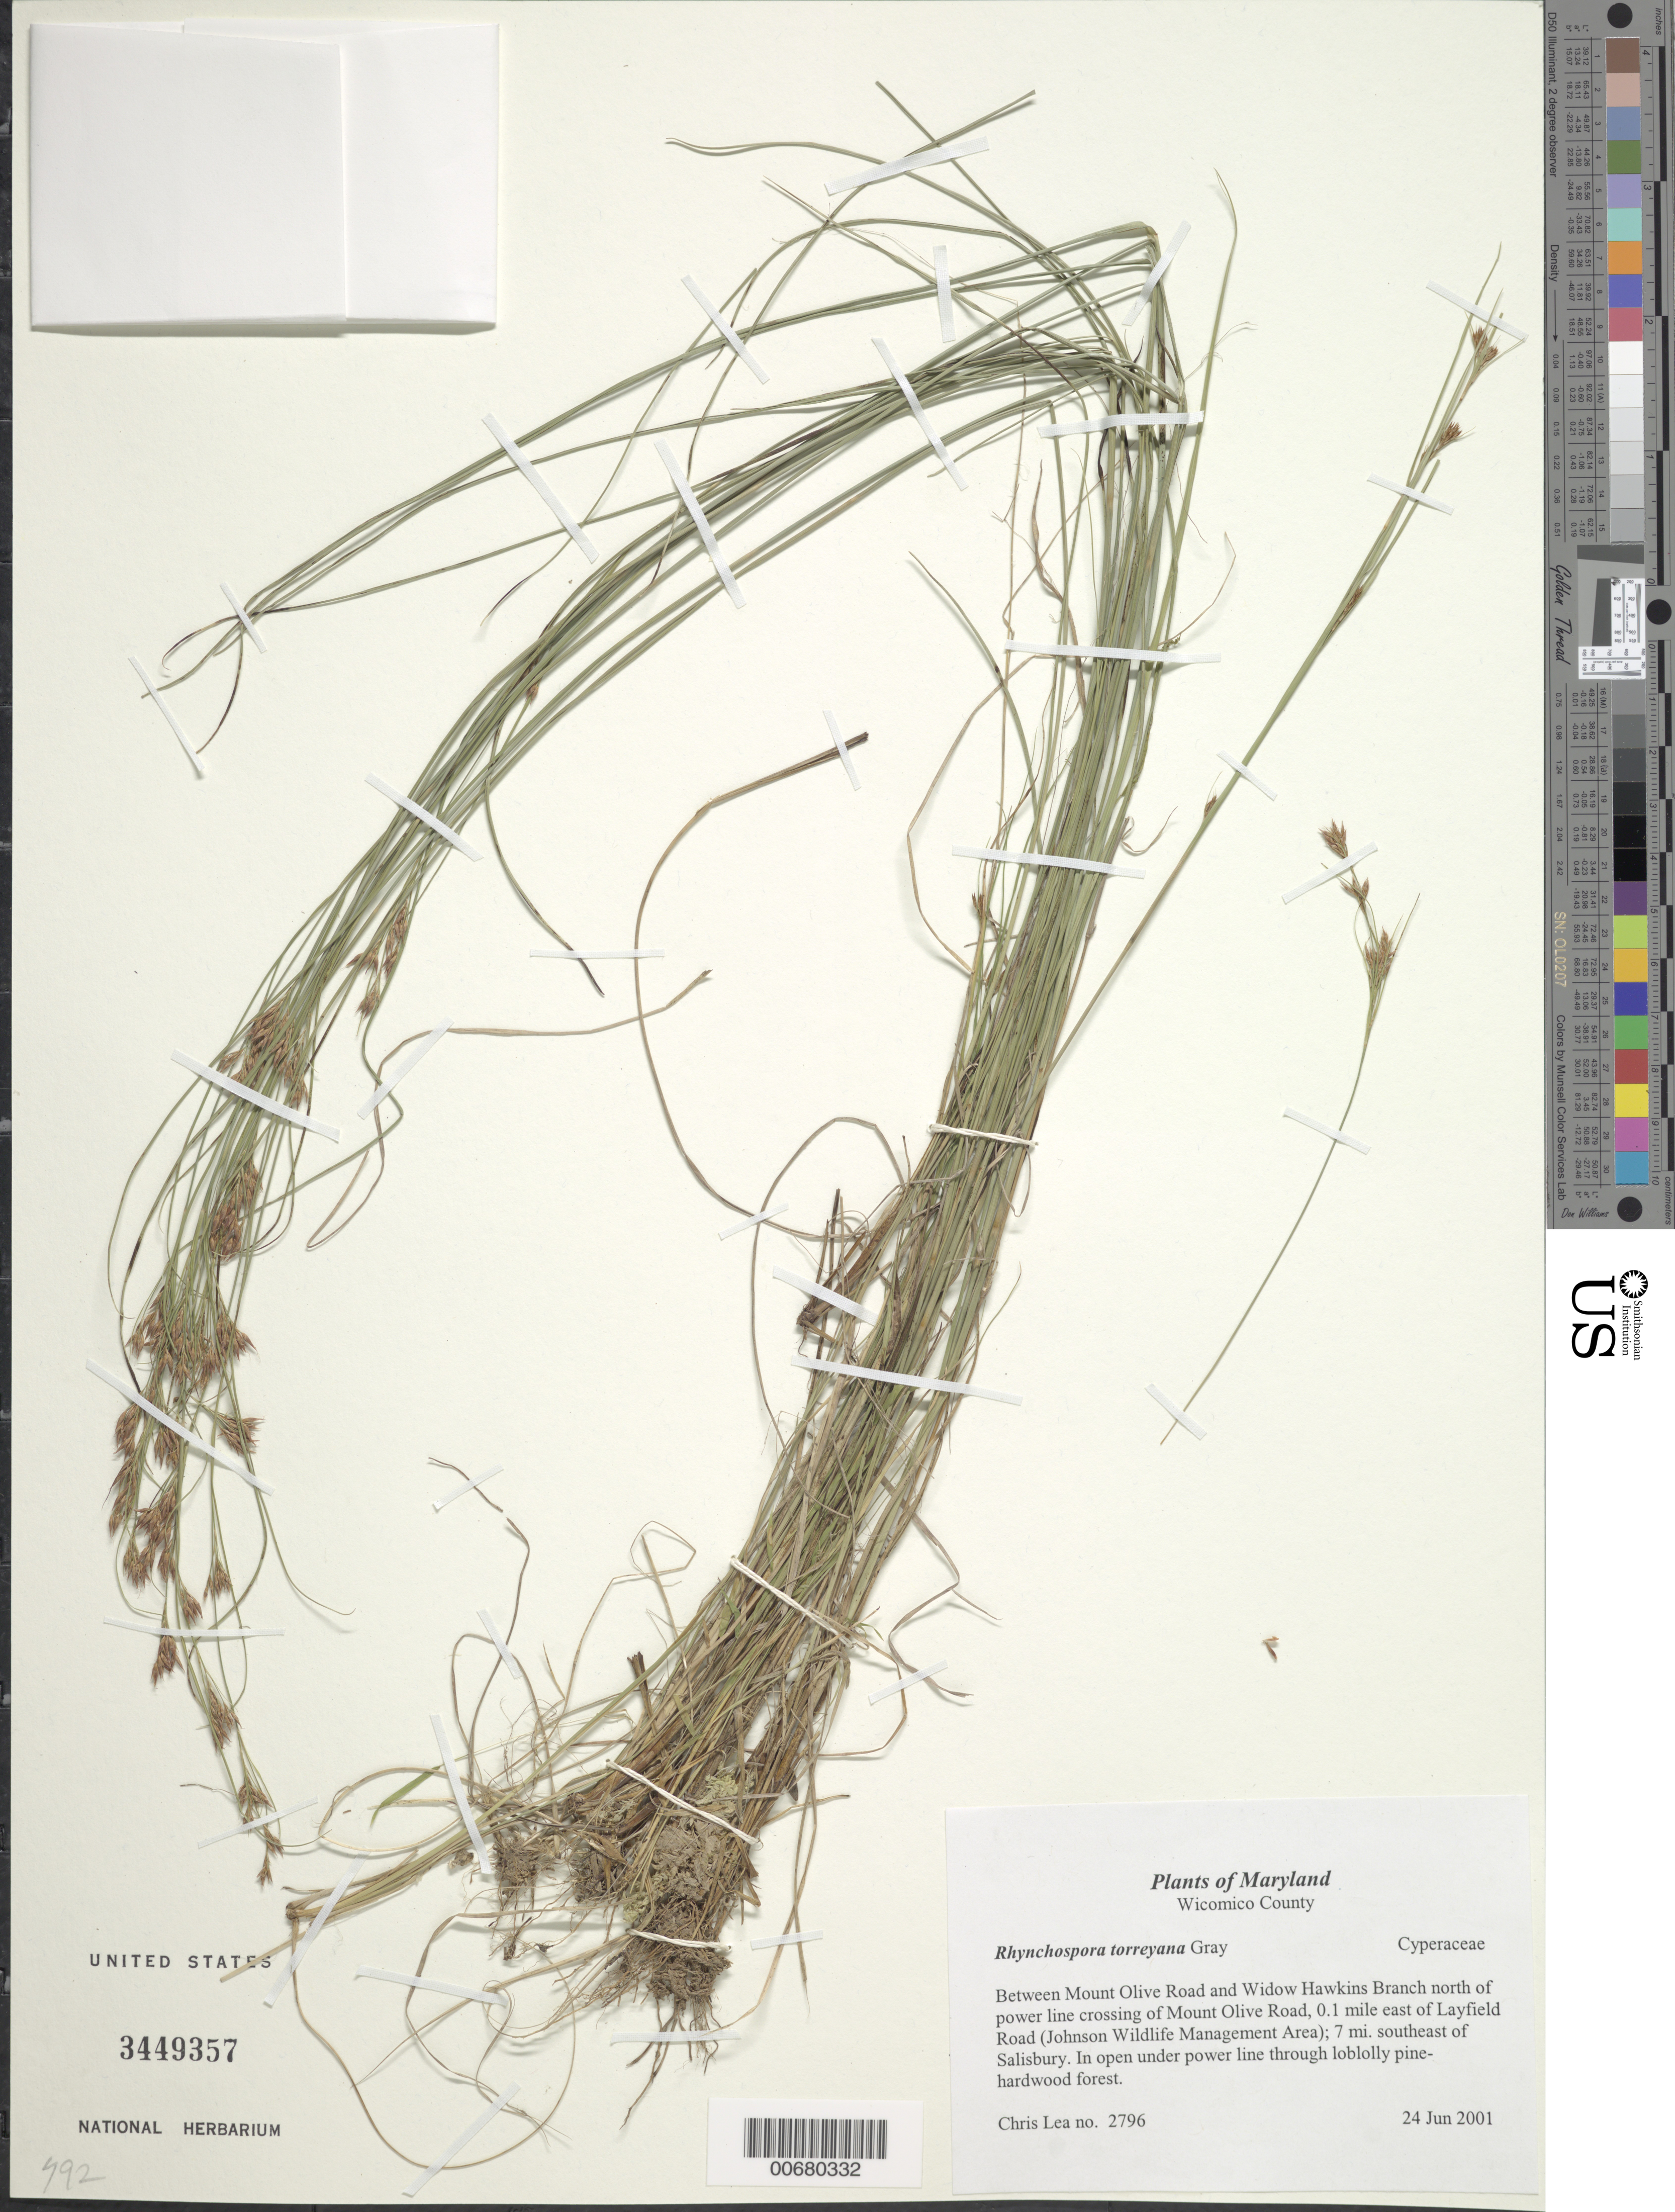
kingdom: Plantae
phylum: Tracheophyta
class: Liliopsida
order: Poales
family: Cyperaceae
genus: Rhynchospora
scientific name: Rhynchospora torreyana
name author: A. Gray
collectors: C. Lea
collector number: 2796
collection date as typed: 24 Jun 2003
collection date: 2003-06-24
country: United States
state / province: Maryland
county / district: Wicomico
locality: Between Mount Olive Road and Widow Hawkins Branch north of power line crossing of Mount olive Road, 0.1 mile east of Layfield Road (Johnson Wildlife Management Area); 7 mi. southeast of Salisbury.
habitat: In open under power line through loblolly pine-hardwood forest.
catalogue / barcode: US 3449357